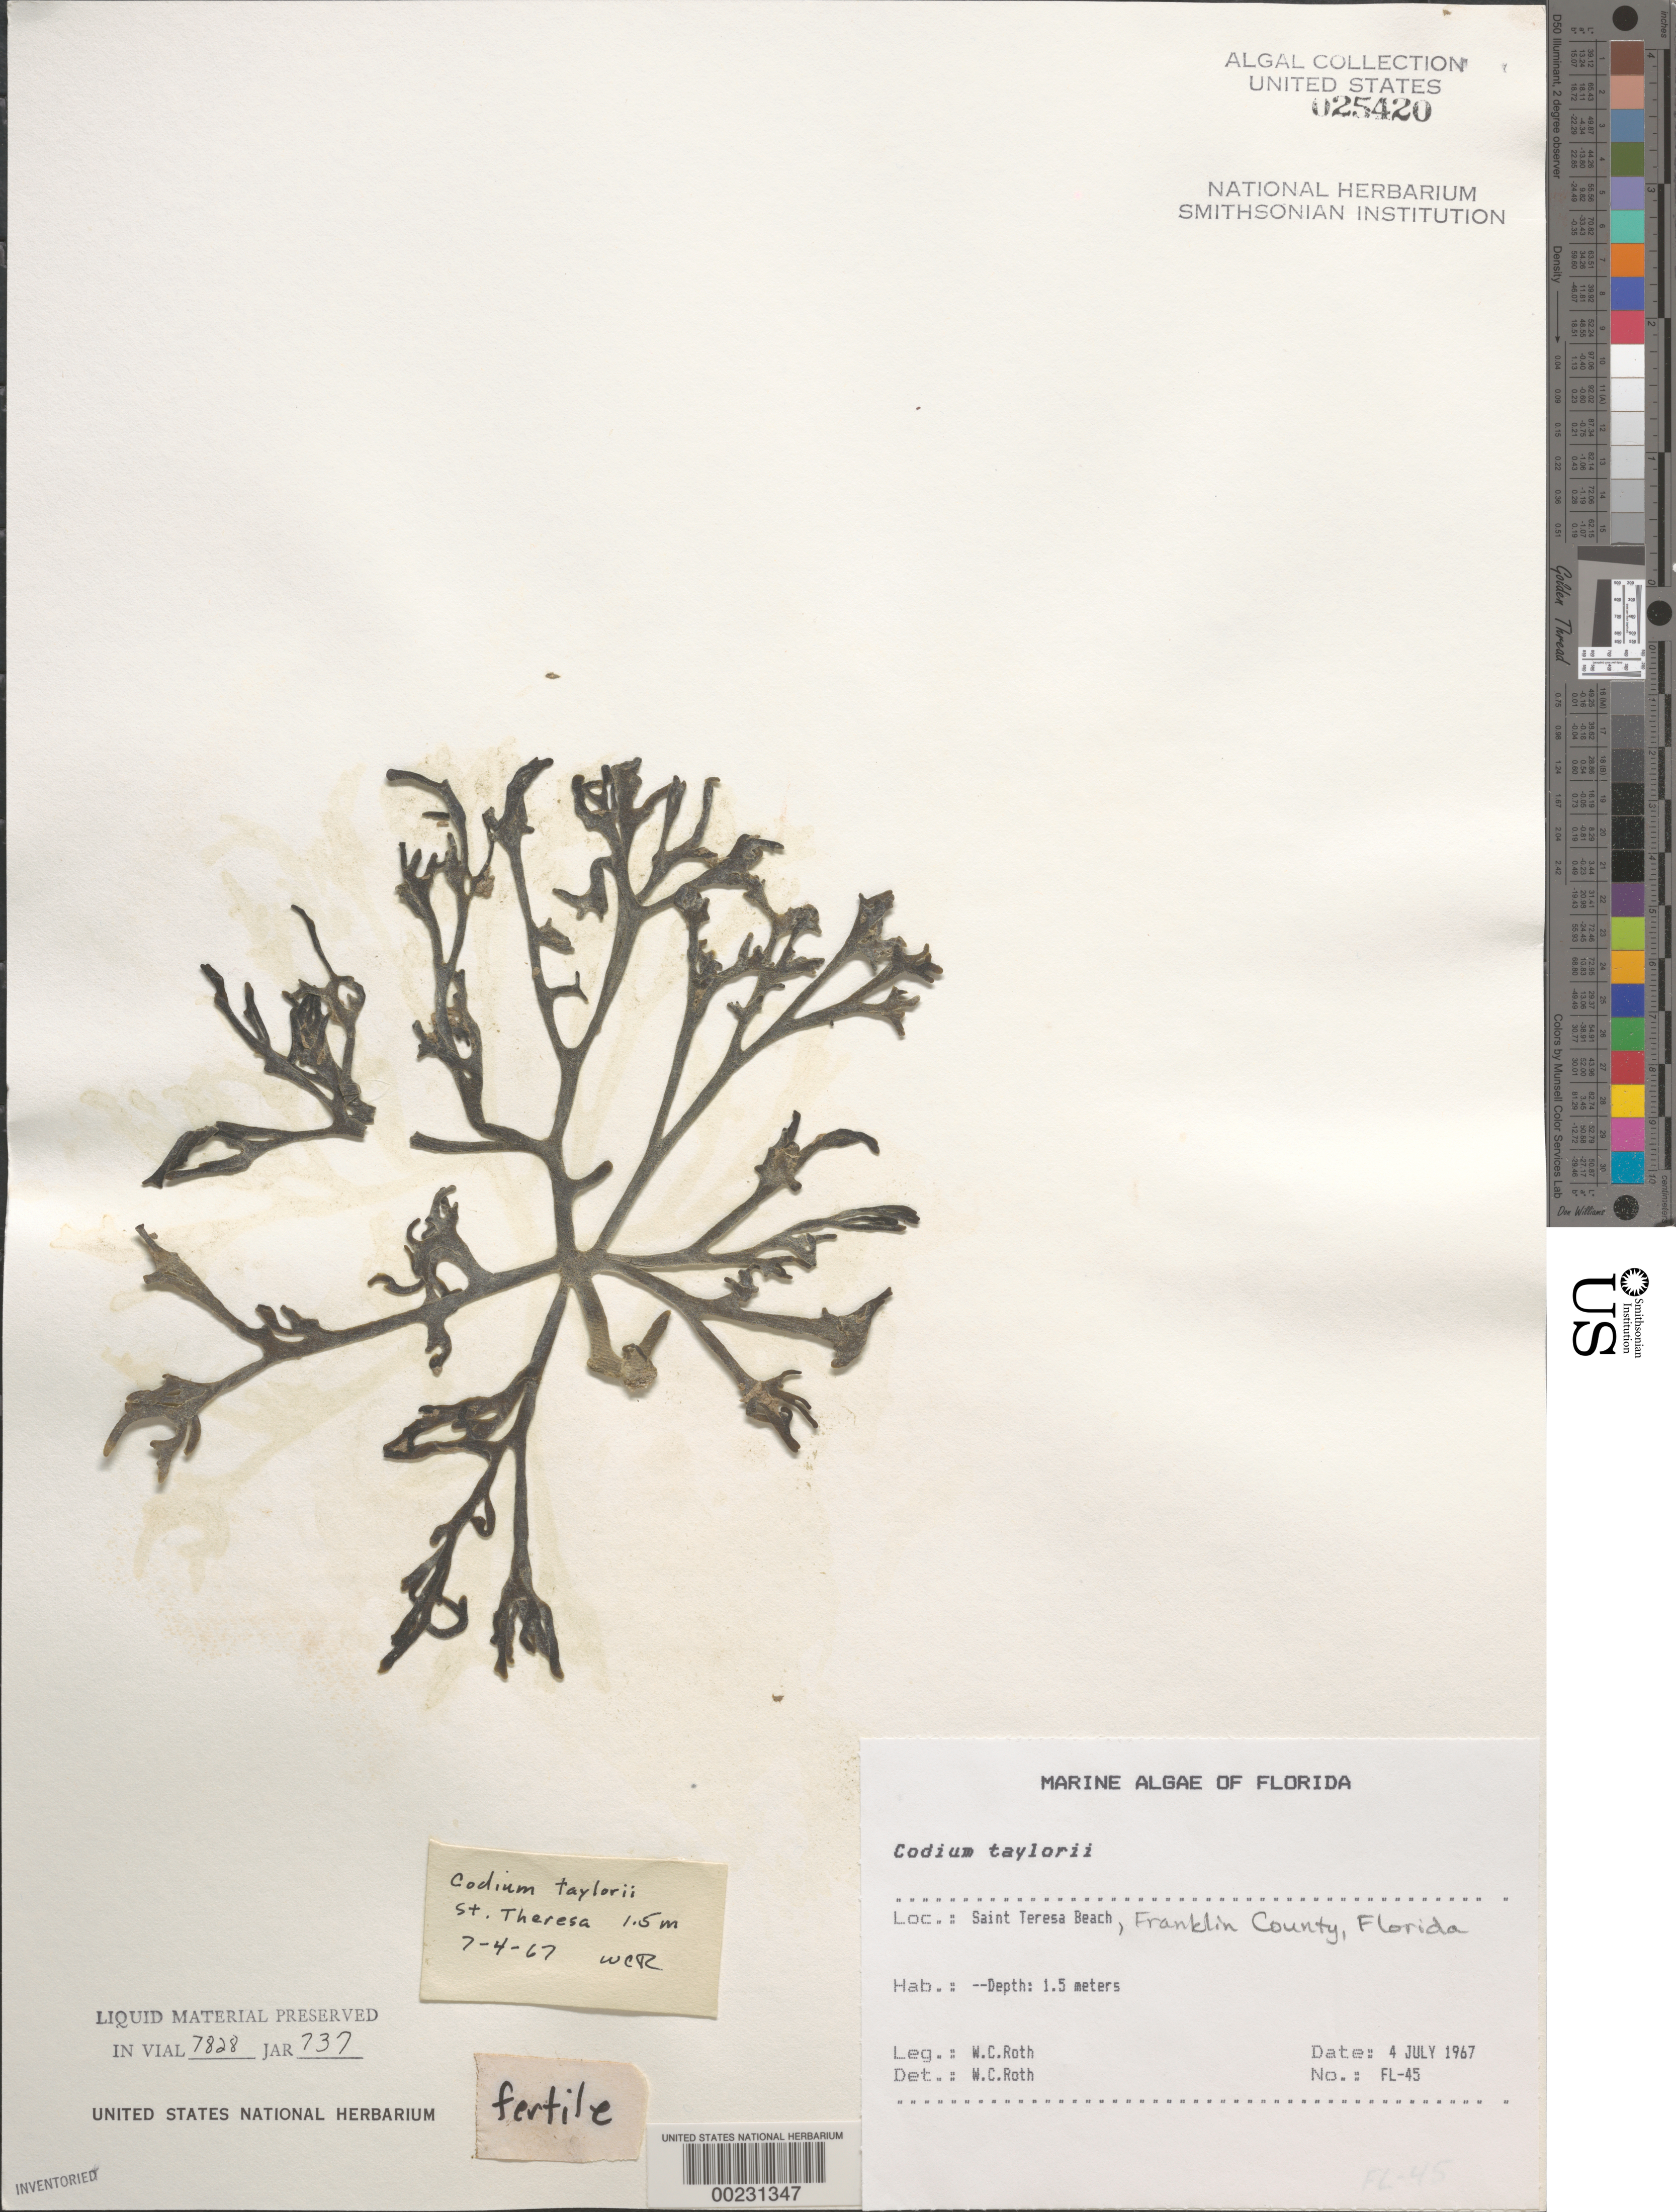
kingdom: Plantae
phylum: Chlorophyta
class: Ulvophyceae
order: Bryopsidales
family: Codiaceae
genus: Codium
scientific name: Codium taylorii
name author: P.C. Silva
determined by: Roth, W. C.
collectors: W. C. Roth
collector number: Fl-45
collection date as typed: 04 Jul 1967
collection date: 1967-07-04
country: United States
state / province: Florida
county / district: Franklin County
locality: Saint Teresa Beach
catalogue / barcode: US 25420